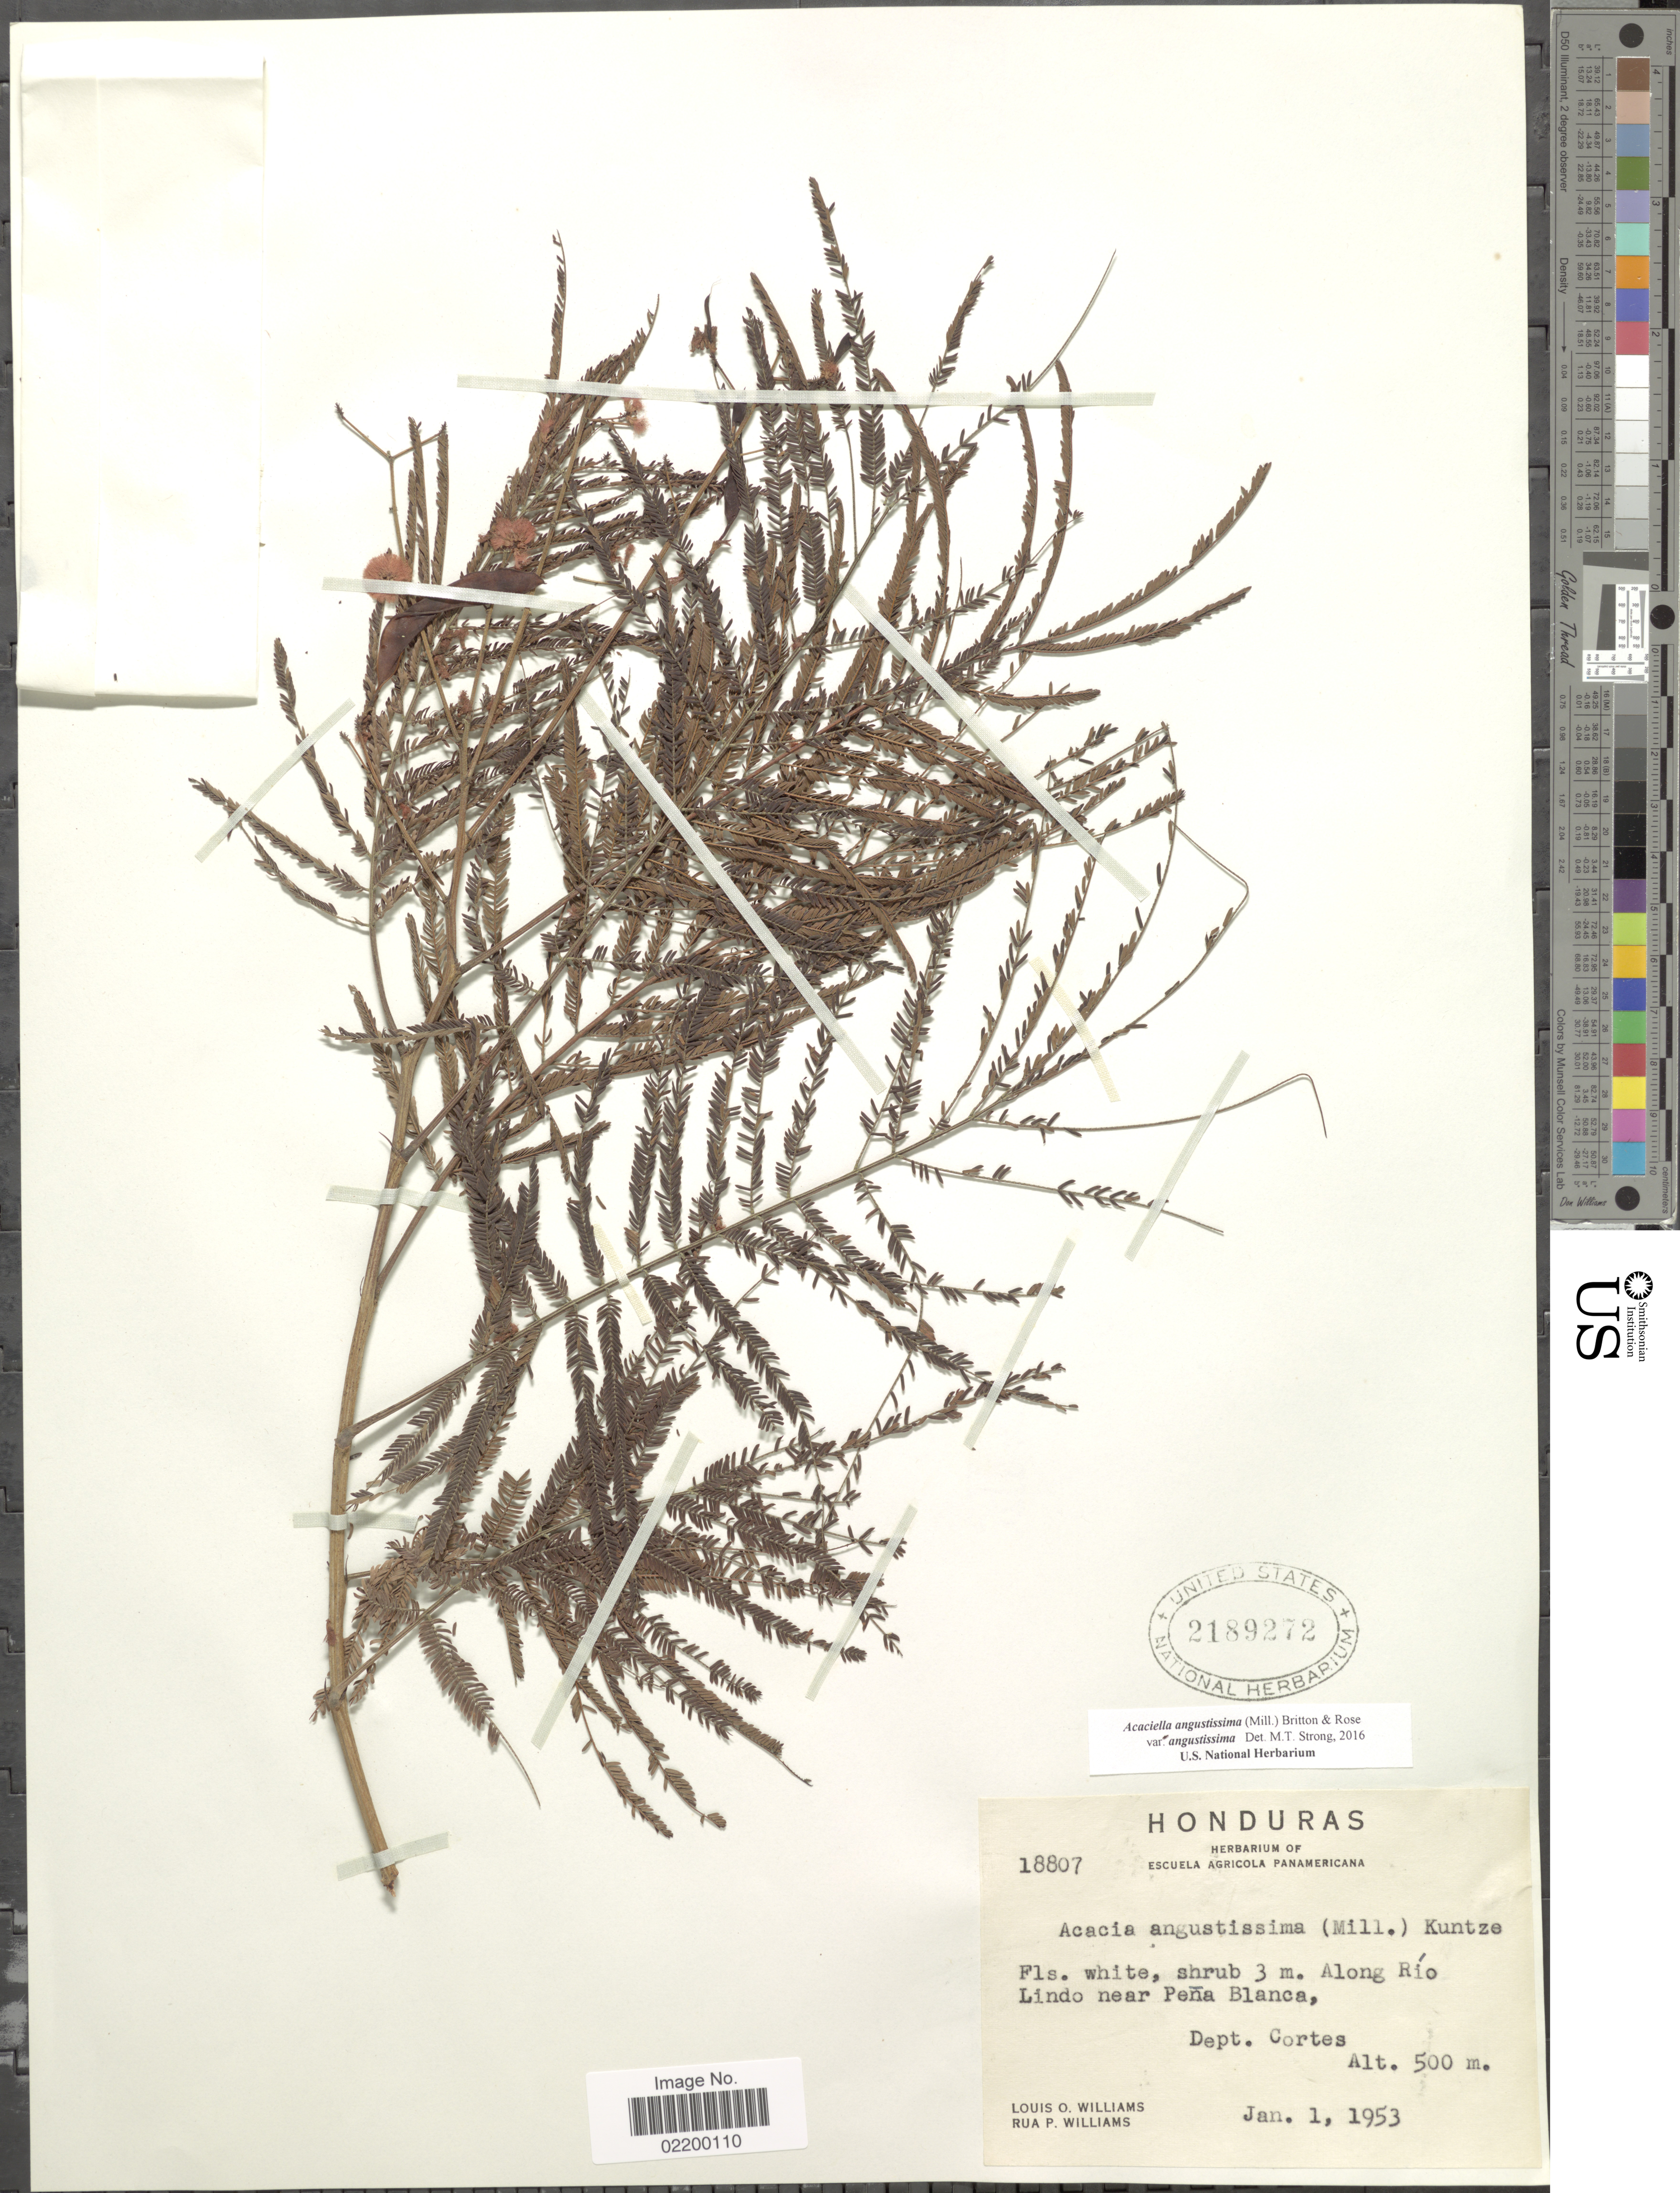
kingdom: Plantae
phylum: Tracheophyta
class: Magnoliopsida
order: Fabales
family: Fabaceae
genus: Acaciella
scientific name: Acaciella angustissima var. angustissima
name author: (Mill.) Britton & Rose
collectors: L. O. Williams & R. P. Williams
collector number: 18807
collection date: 1953-01-01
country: Honduras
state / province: Cortés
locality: Along Rio Lindo near Pena Blanca. Dept. Cortes.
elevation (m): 1500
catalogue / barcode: US 2189272